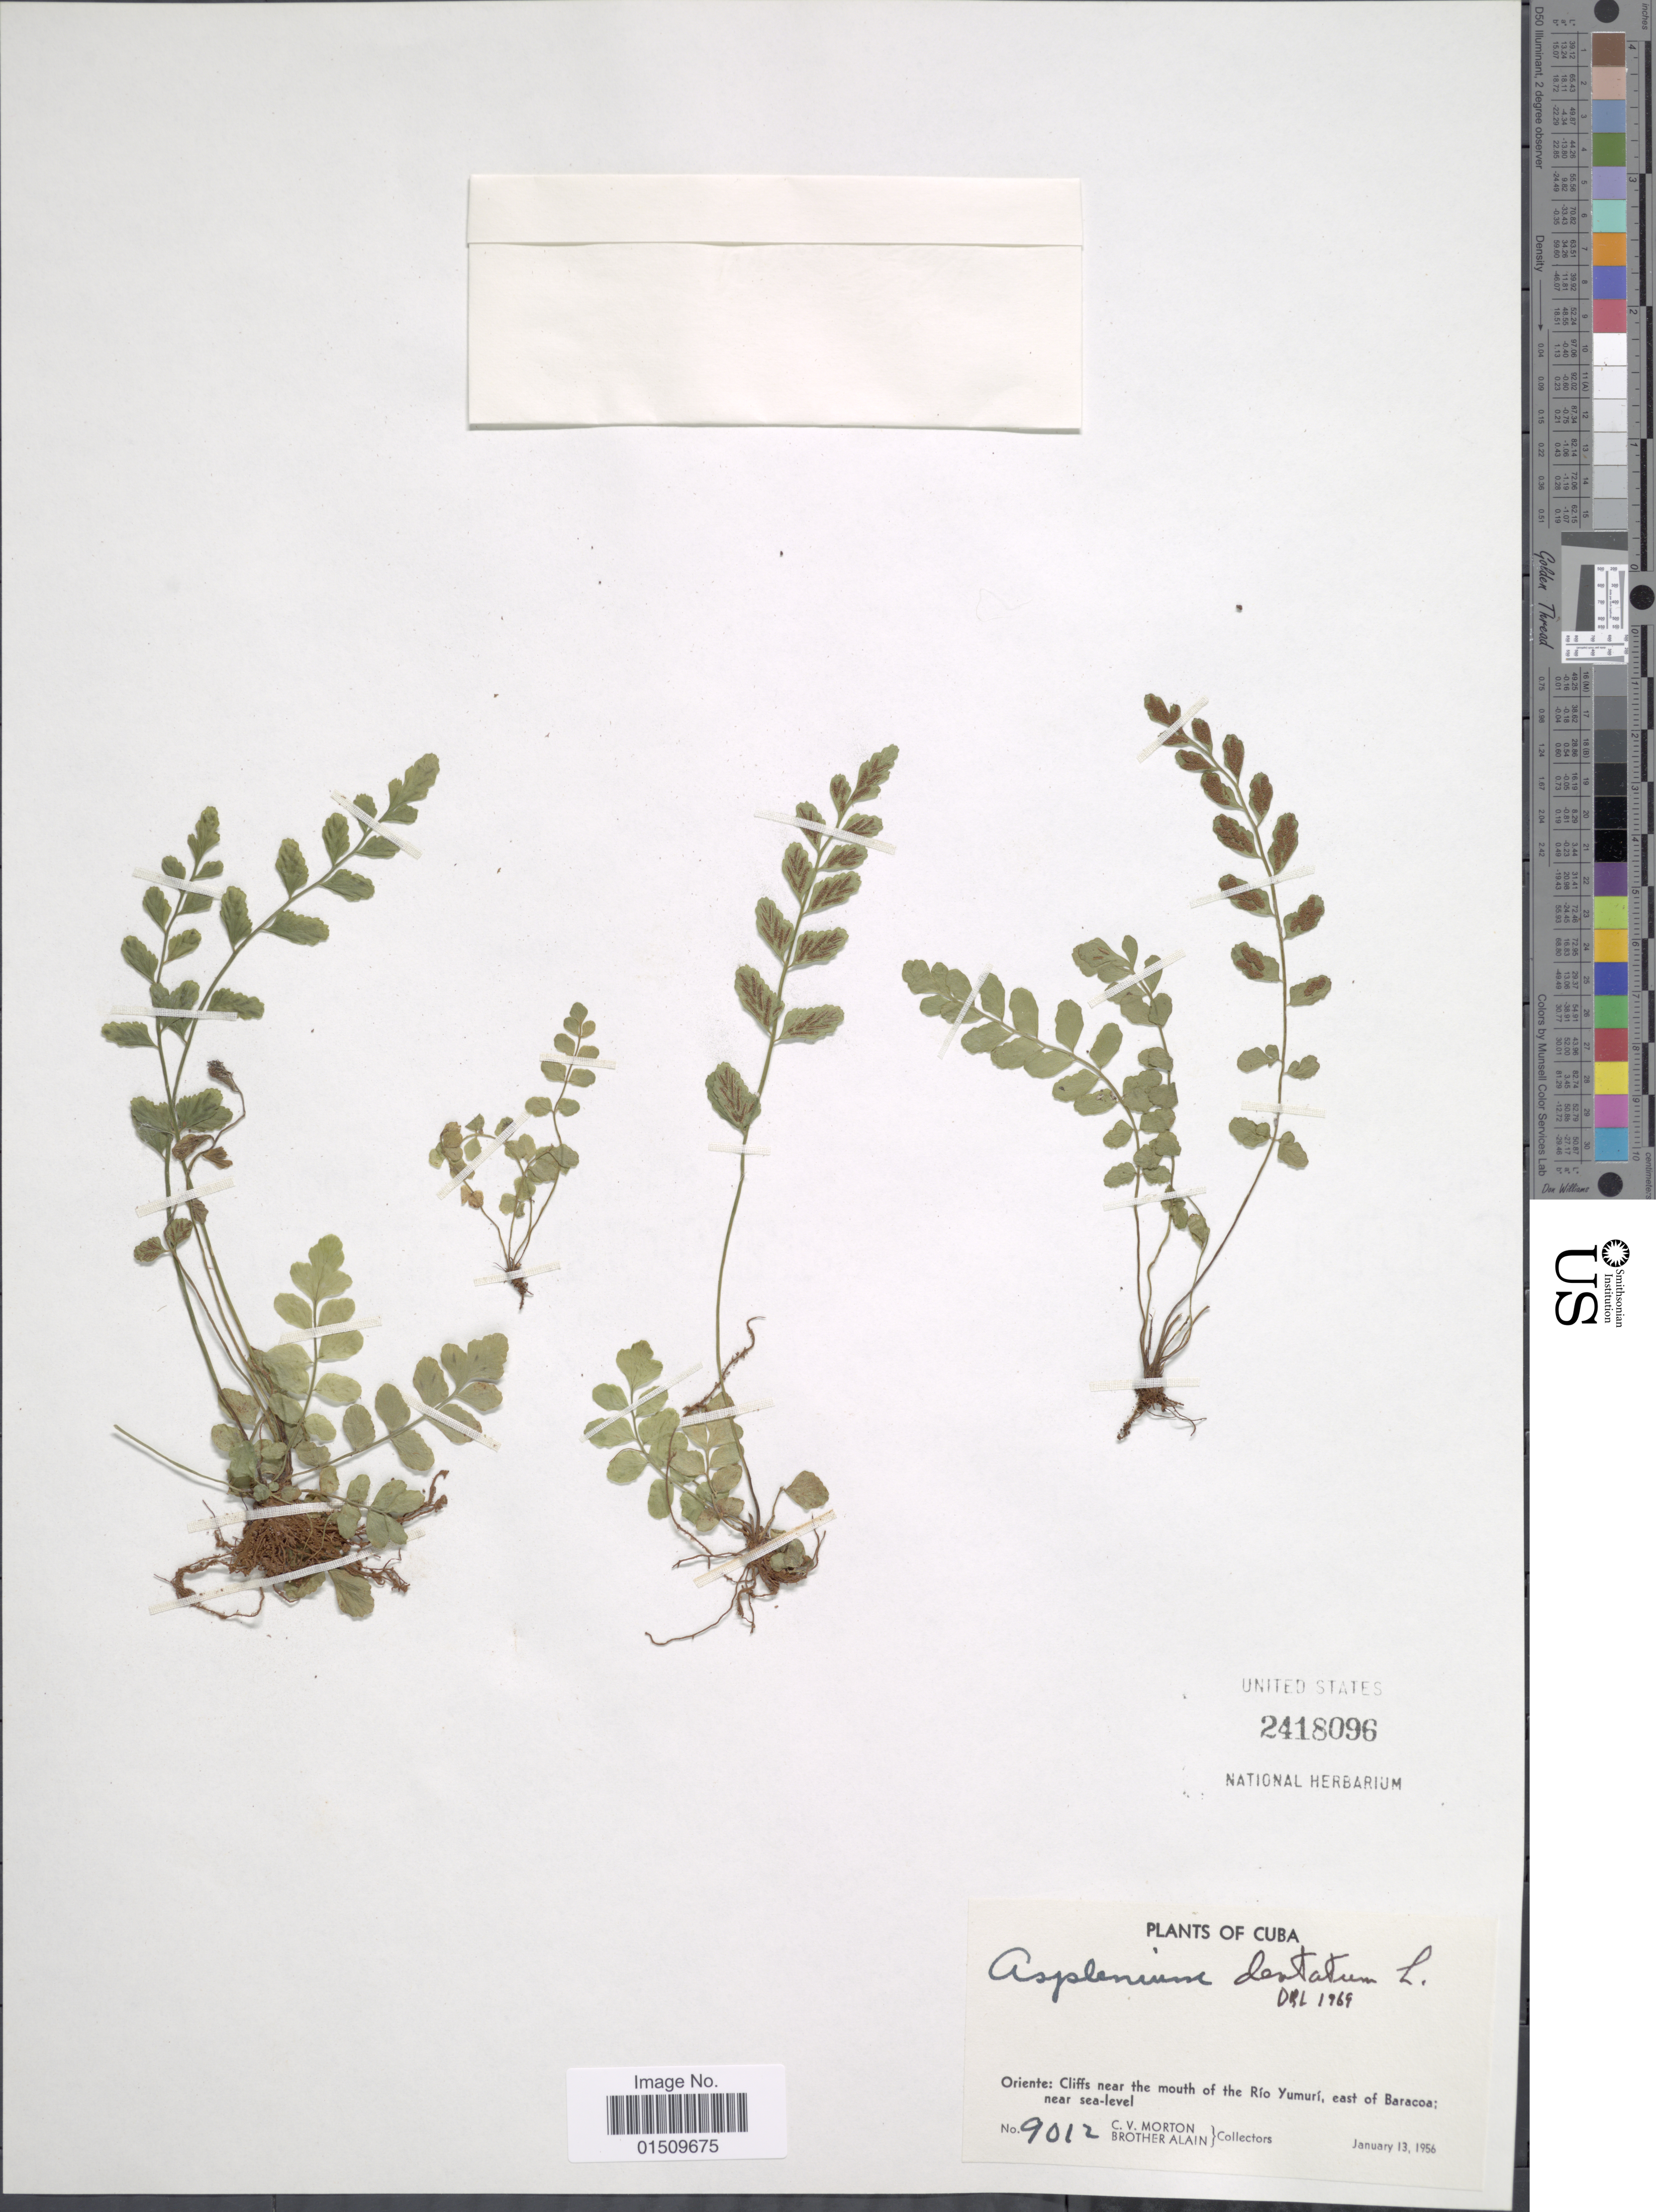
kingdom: Plantae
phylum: Tracheophyta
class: Polypodiopsida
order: Polypodiales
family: Aspleniaceae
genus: Asplenium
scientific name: Asplenium trichomanes-dentatum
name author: L.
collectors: C. V. Morton & A. H. Liogier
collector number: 9012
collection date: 1956-01-13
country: Cuba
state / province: Oriente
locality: Cuba, Cliffs near the mounth of the Rio Yumuri, east of Baracoa.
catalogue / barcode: US 2418096